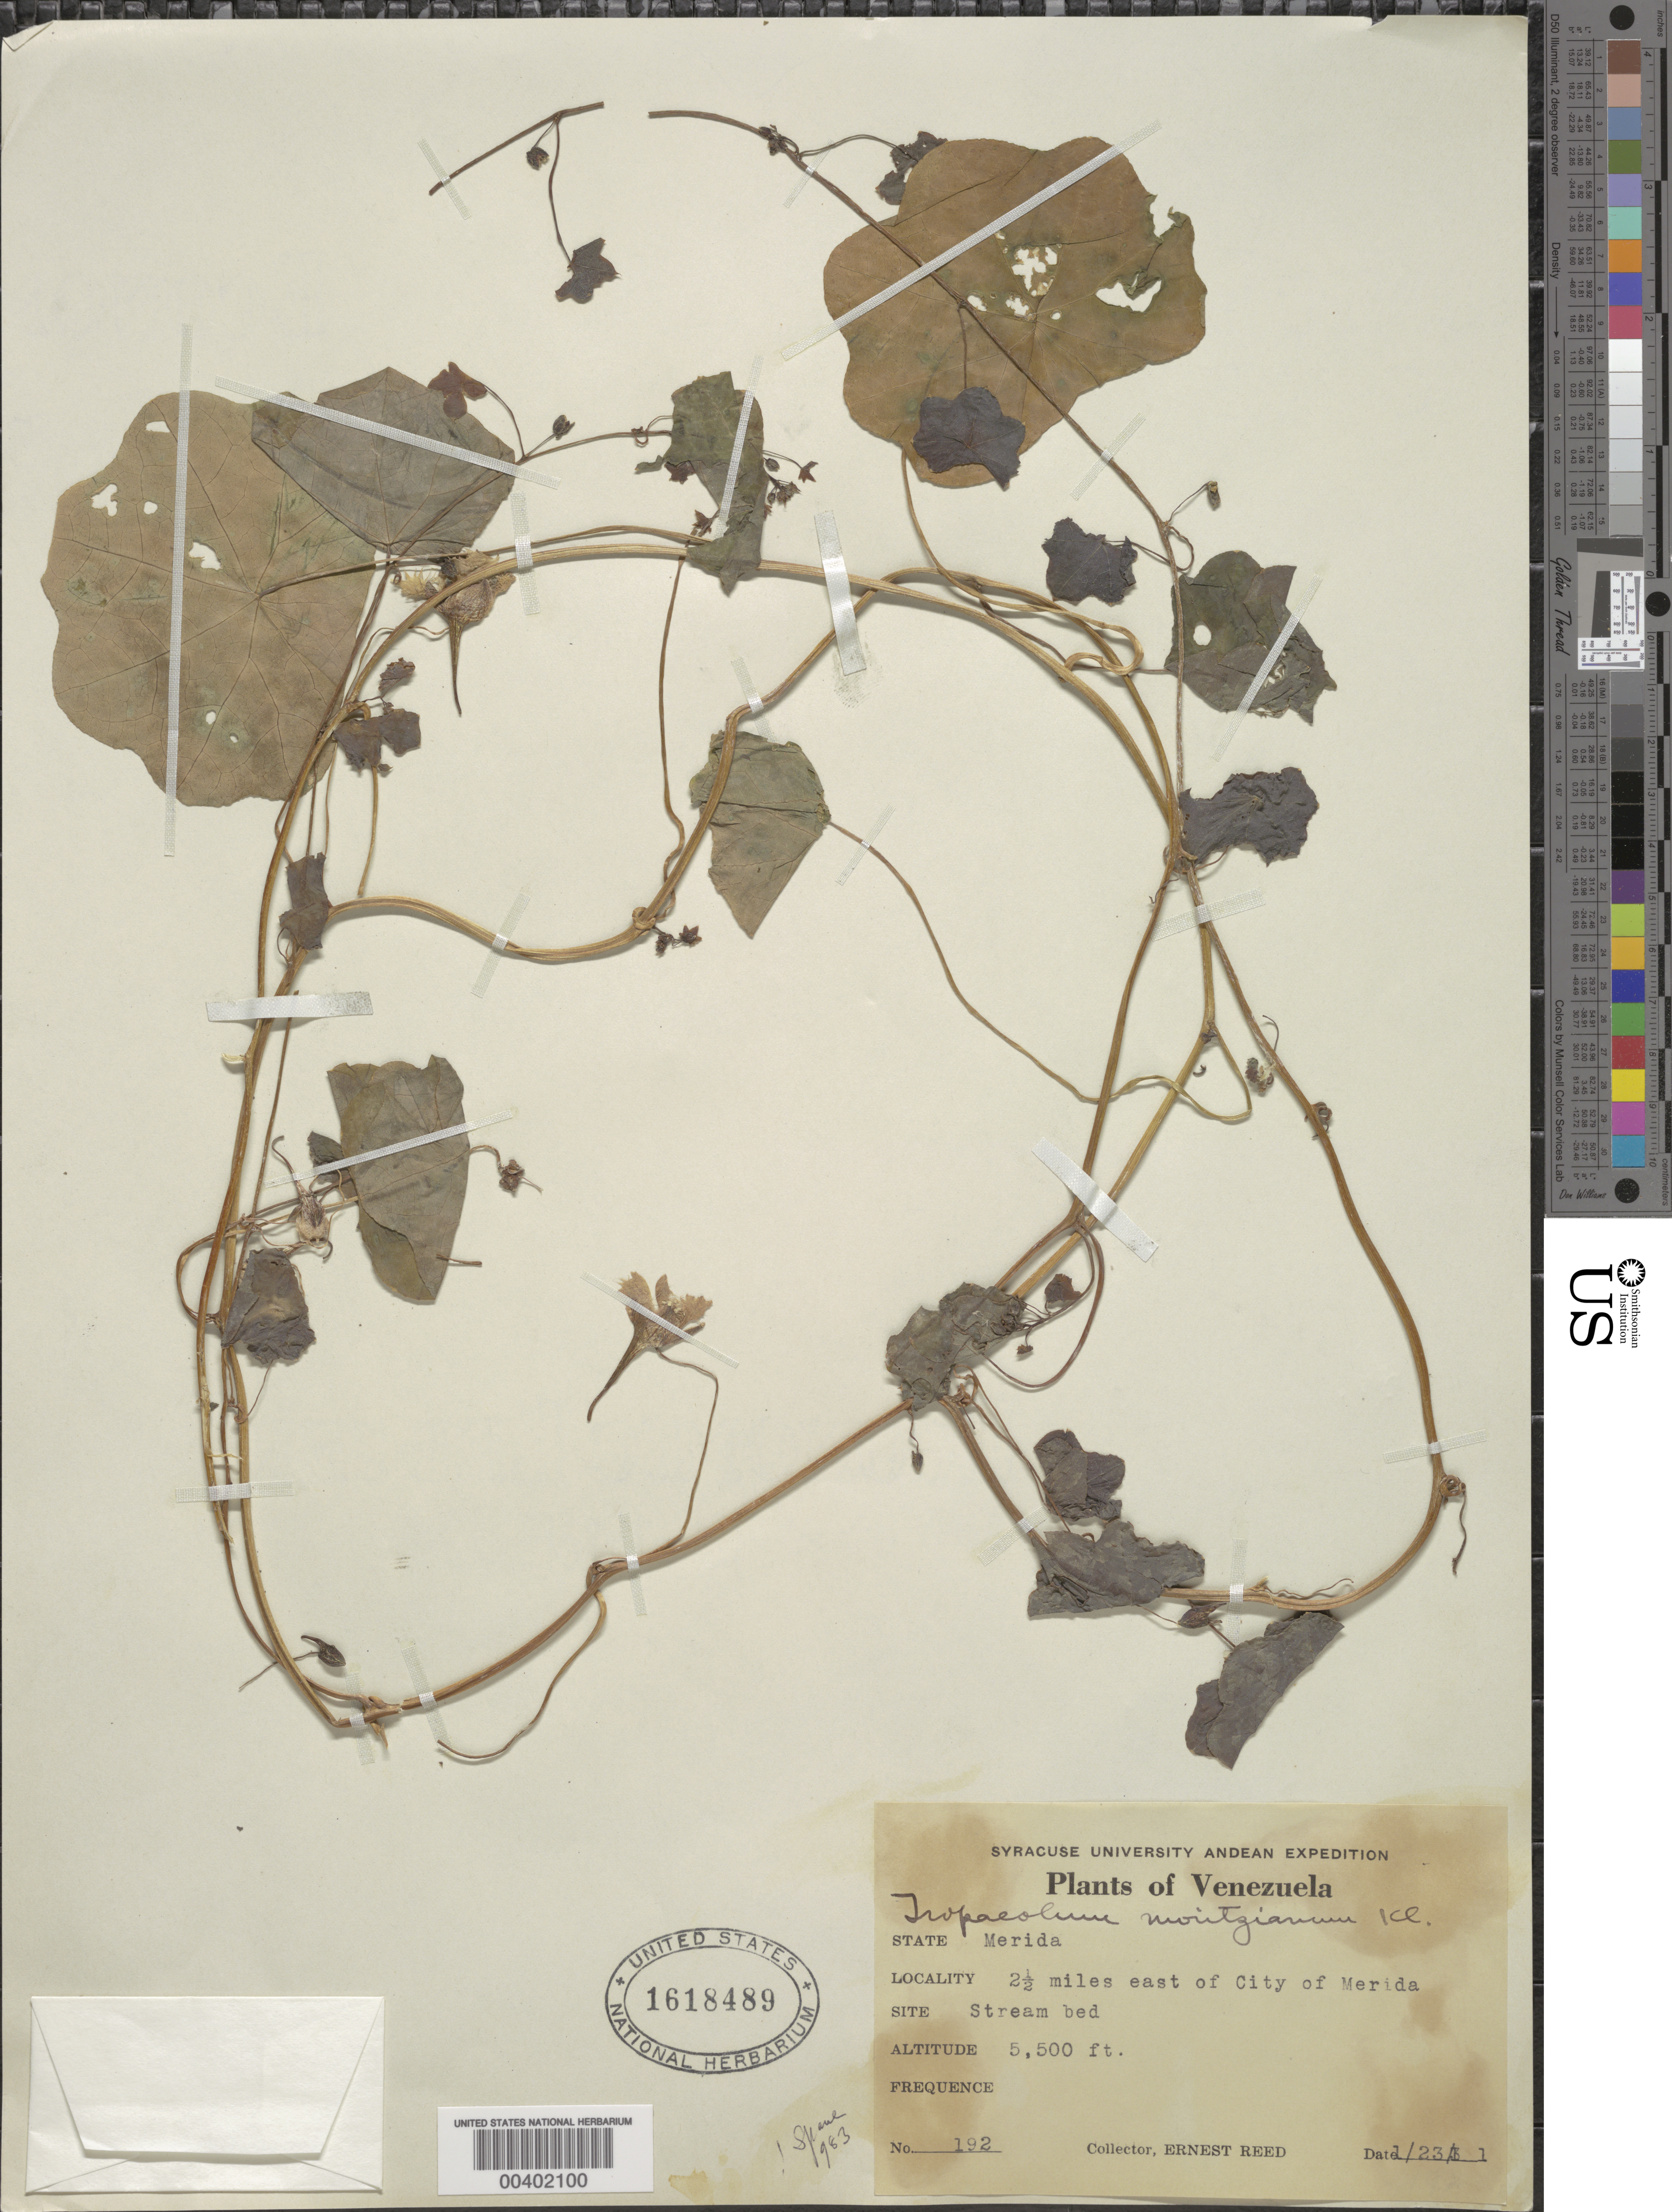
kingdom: Plantae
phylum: Tracheophyta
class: Magnoliopsida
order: Brassicales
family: Tropaeolaceae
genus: Tropaeolum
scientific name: Tropaeolum moritzianum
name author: Klotzsch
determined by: Sparre, B.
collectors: E. Reed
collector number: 192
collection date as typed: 23 Jan 1931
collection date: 1931-01-23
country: Venezuela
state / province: Mérida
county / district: Libertador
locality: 2 1/2 miles east of City of Mérida. Merida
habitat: Stream bed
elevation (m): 1676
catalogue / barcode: US 1618489